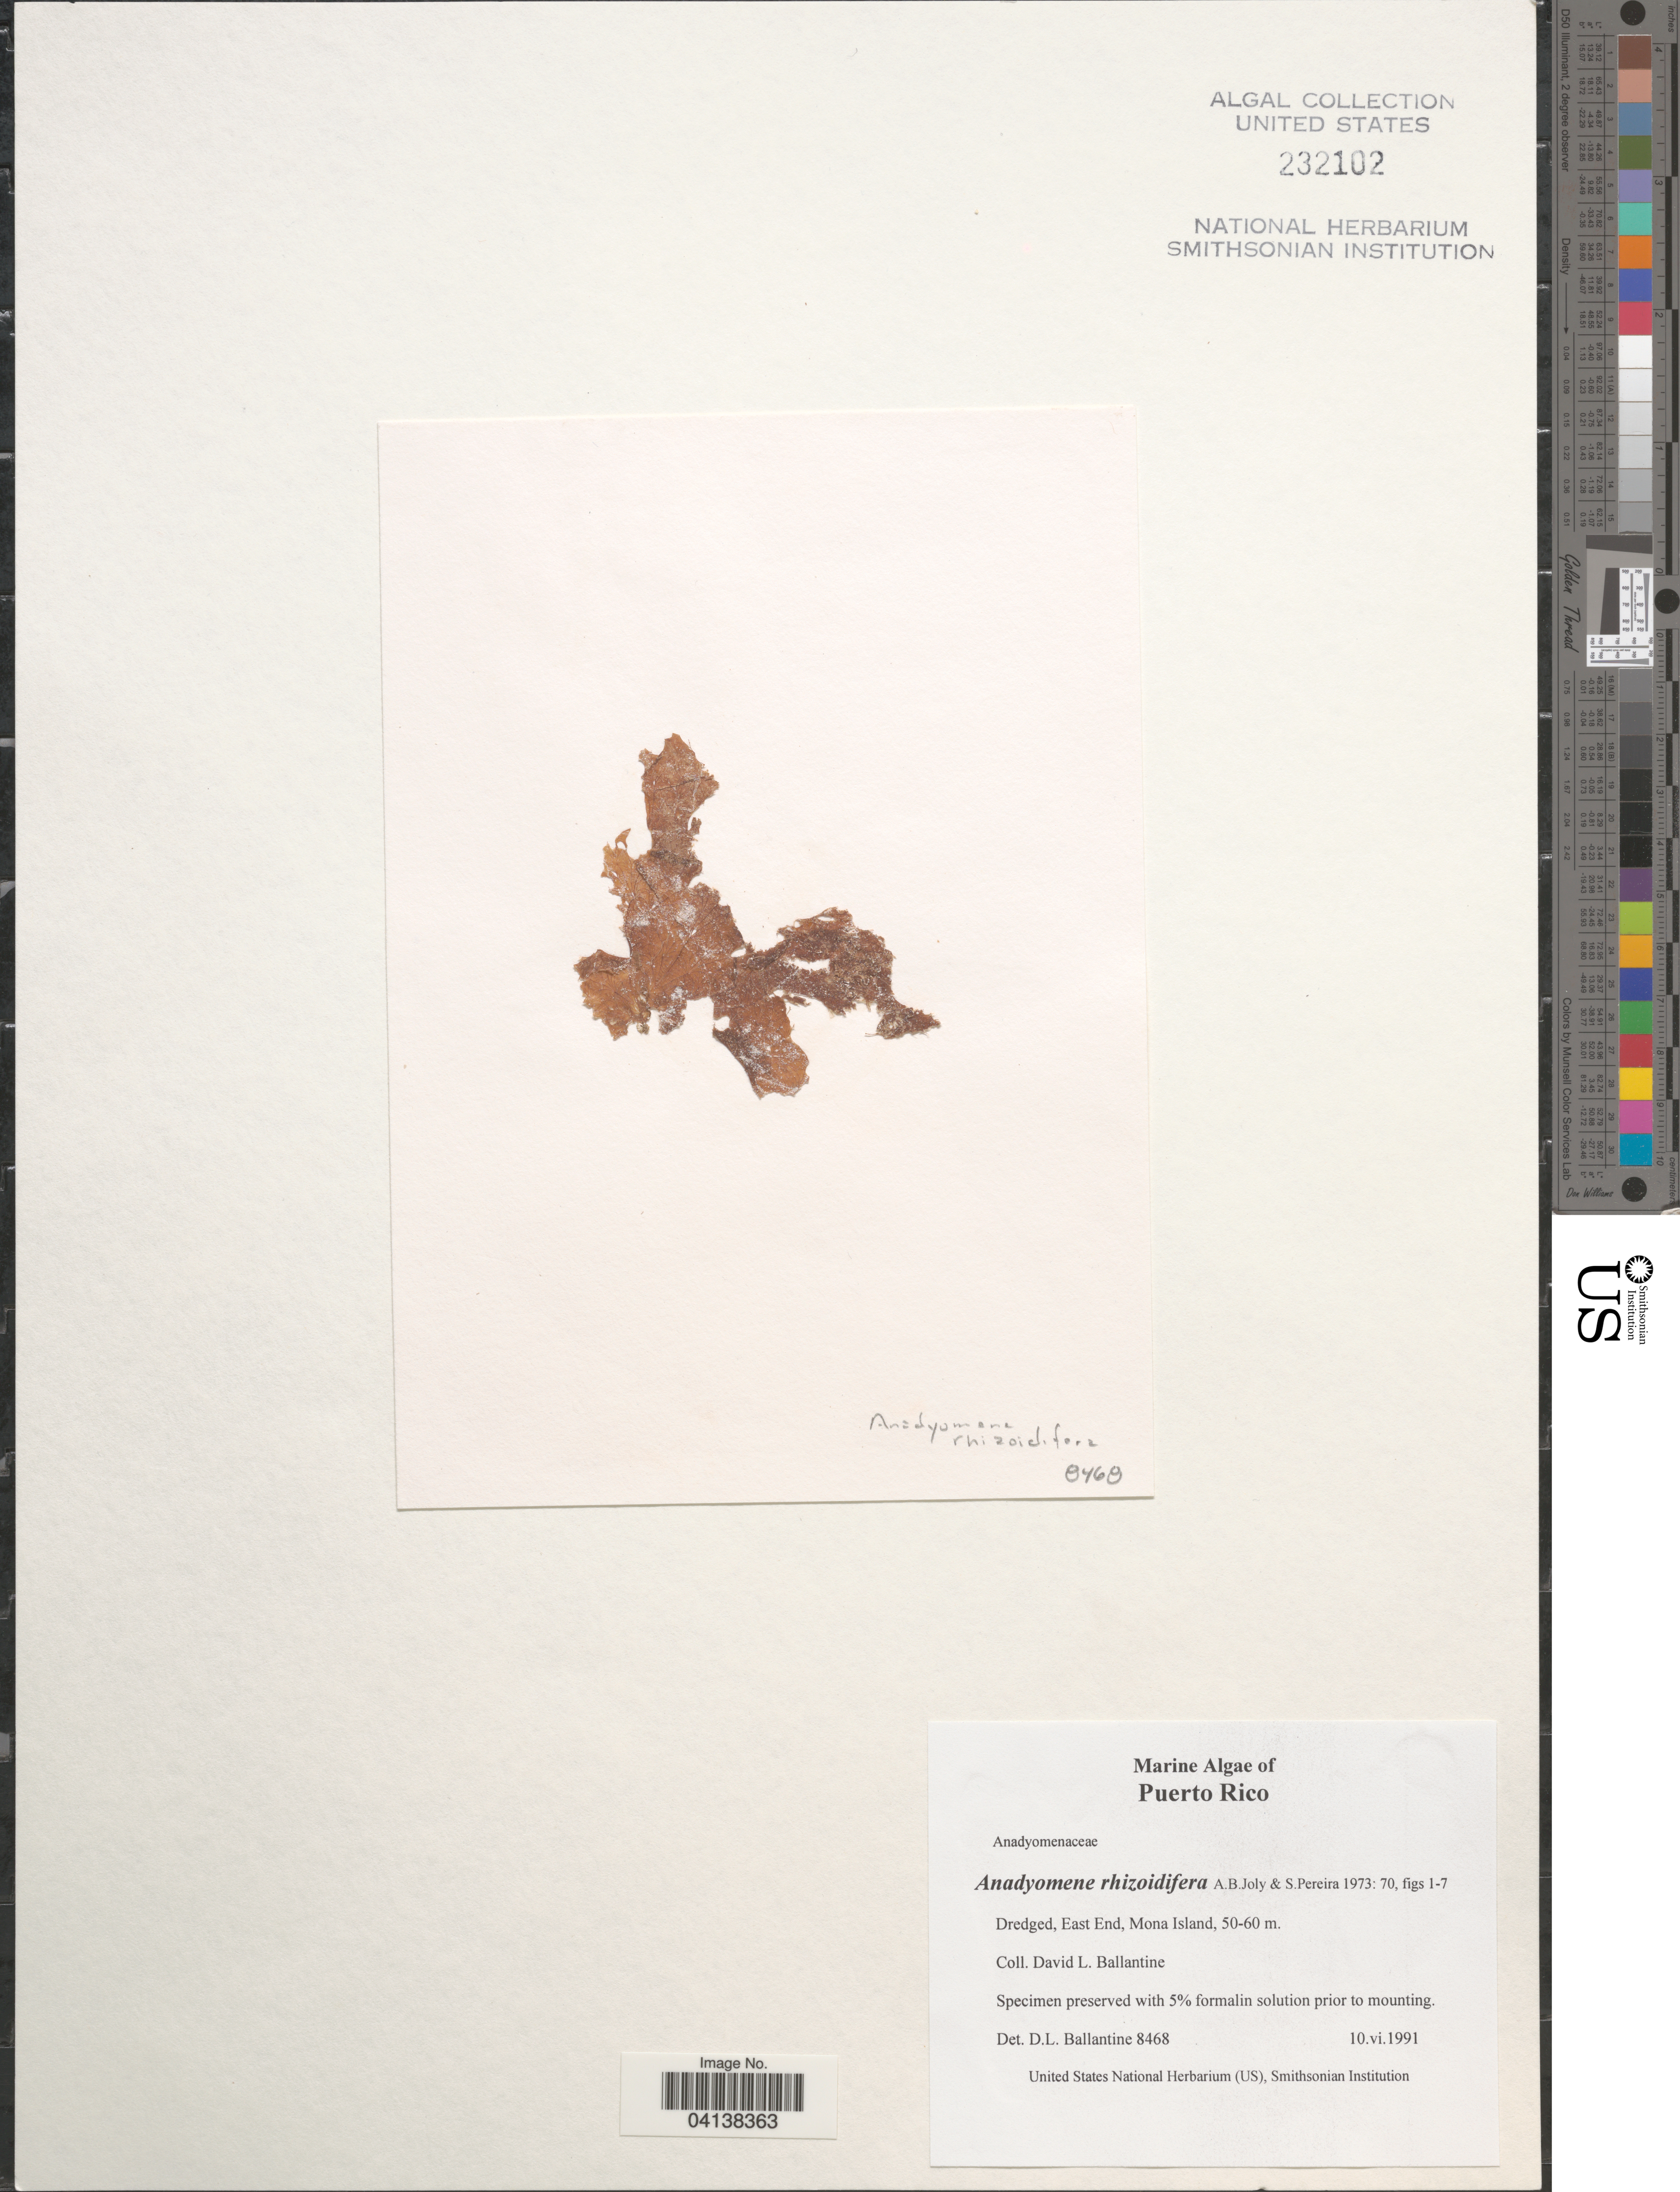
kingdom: Plantae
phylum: Chlorophyta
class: Ulvophyceae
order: Cladophorales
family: Anadyomenaceae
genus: Anadyomene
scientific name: Anadyomene rhizoidifera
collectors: D.L. Ballantine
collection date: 1991-06-10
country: Puerto Rico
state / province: Mayaguëz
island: Mona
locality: Dredged, East End, Mona Island.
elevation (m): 50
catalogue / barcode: US 232102